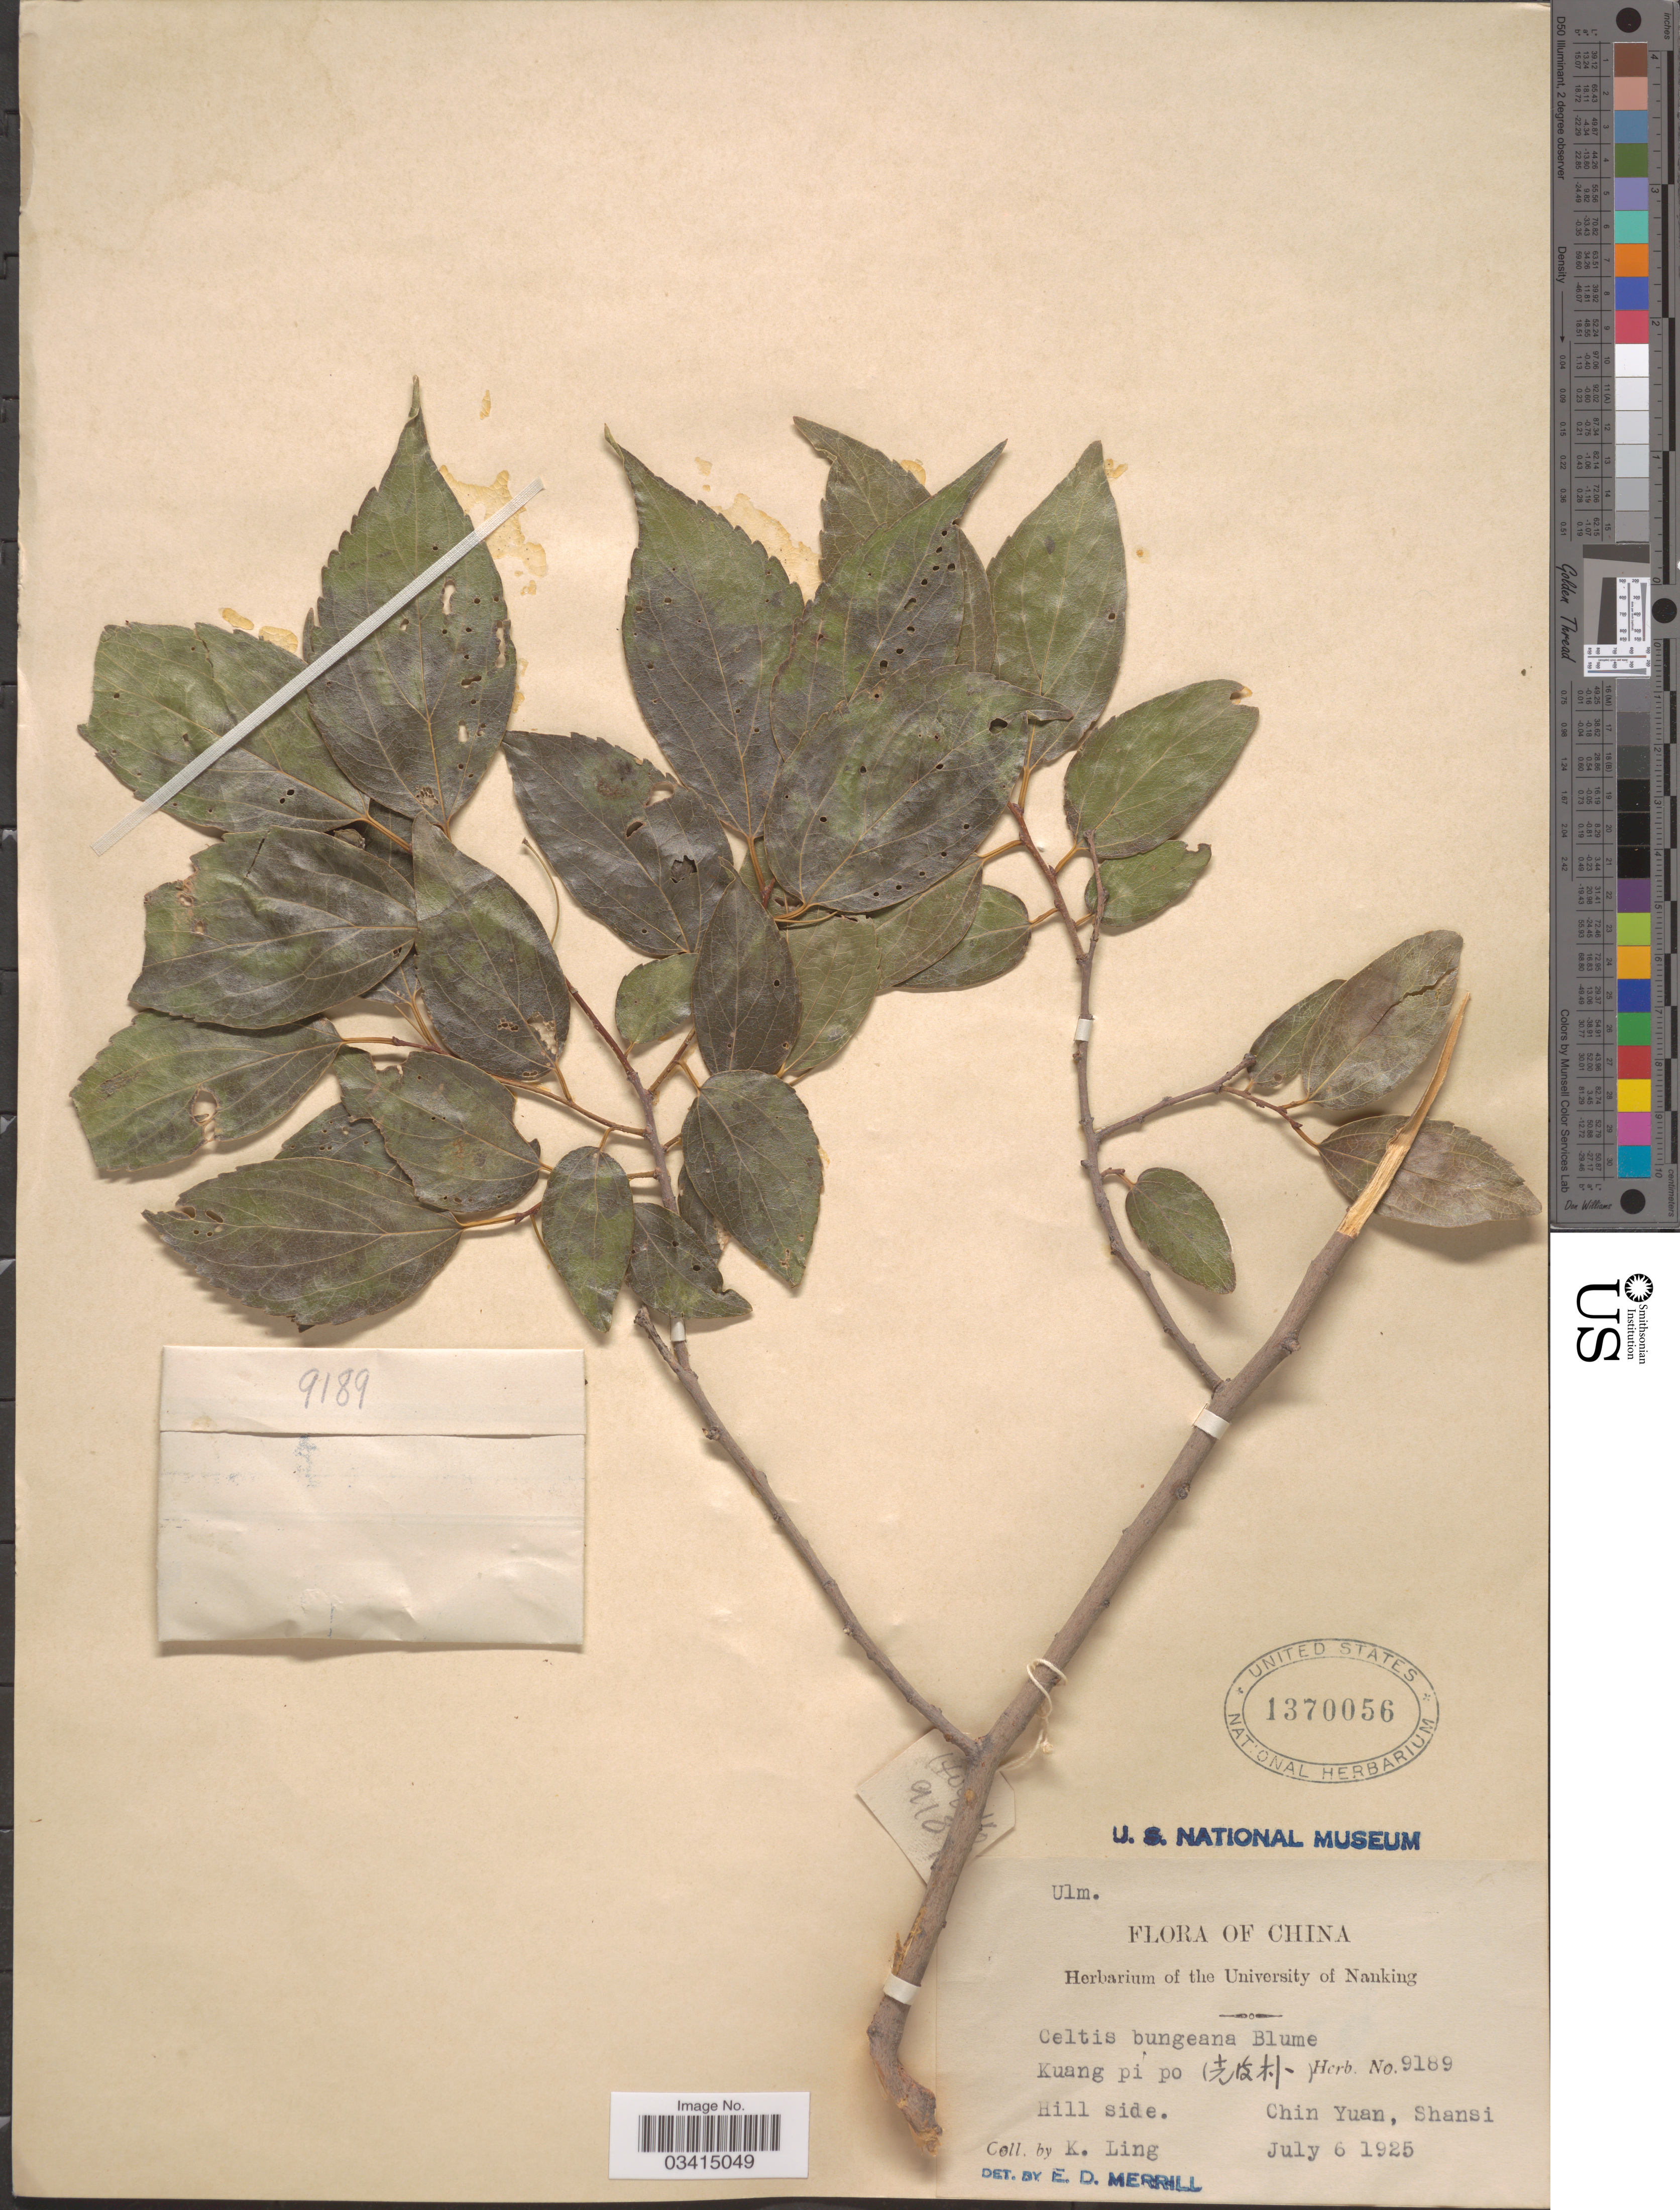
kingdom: Plantae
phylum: Tracheophyta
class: Magnoliopsida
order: Rosales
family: Cannabaceae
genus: Celtis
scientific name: Celtis bungeana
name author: Blume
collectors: K. Ling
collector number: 9189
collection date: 1925-07-06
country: China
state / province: Shanxi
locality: Kuang pi po X. [unsure placement] Chin Yuan, Shansi.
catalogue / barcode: US 1370056